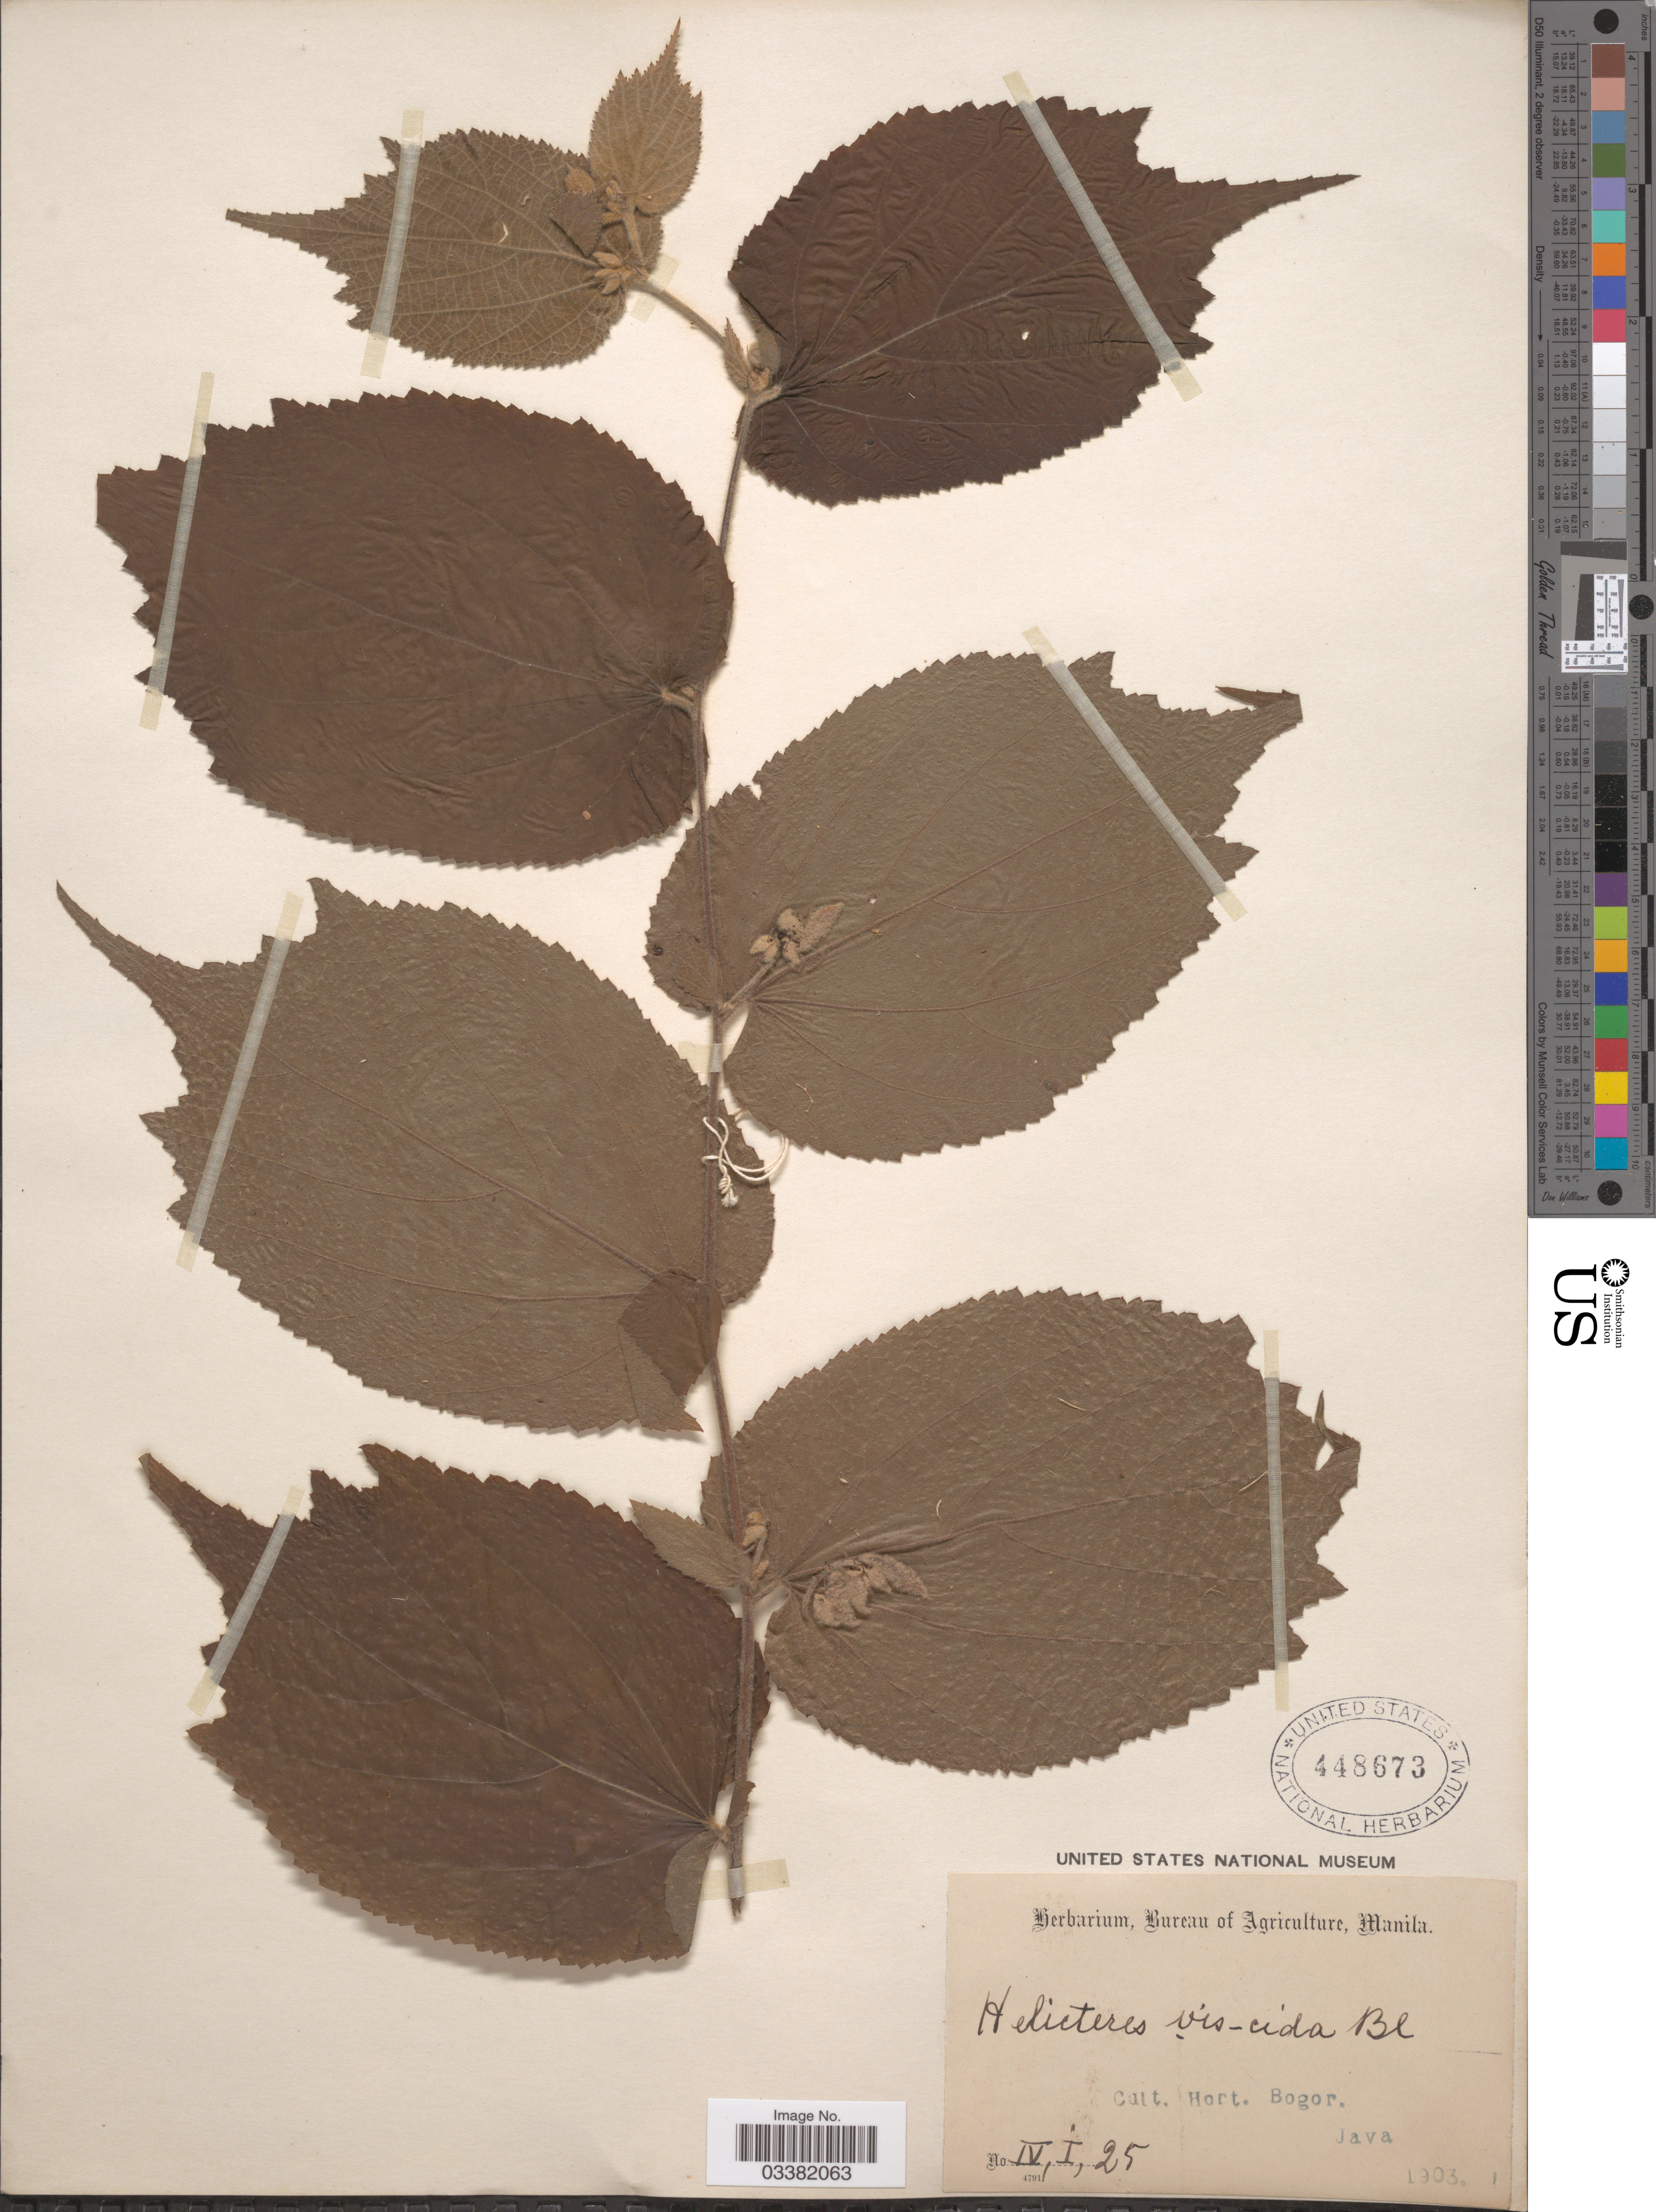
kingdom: Plantae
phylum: Tracheophyta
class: Magnoliopsida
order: Malvales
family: Malvaceae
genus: Helicteres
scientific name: Helicteres viscida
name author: Blume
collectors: ex Herb. Bur. Agric. Manila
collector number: IV,I,25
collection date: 1903-01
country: Indonesia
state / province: Java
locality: Cult. Hort. Bogor.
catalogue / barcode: US 448673